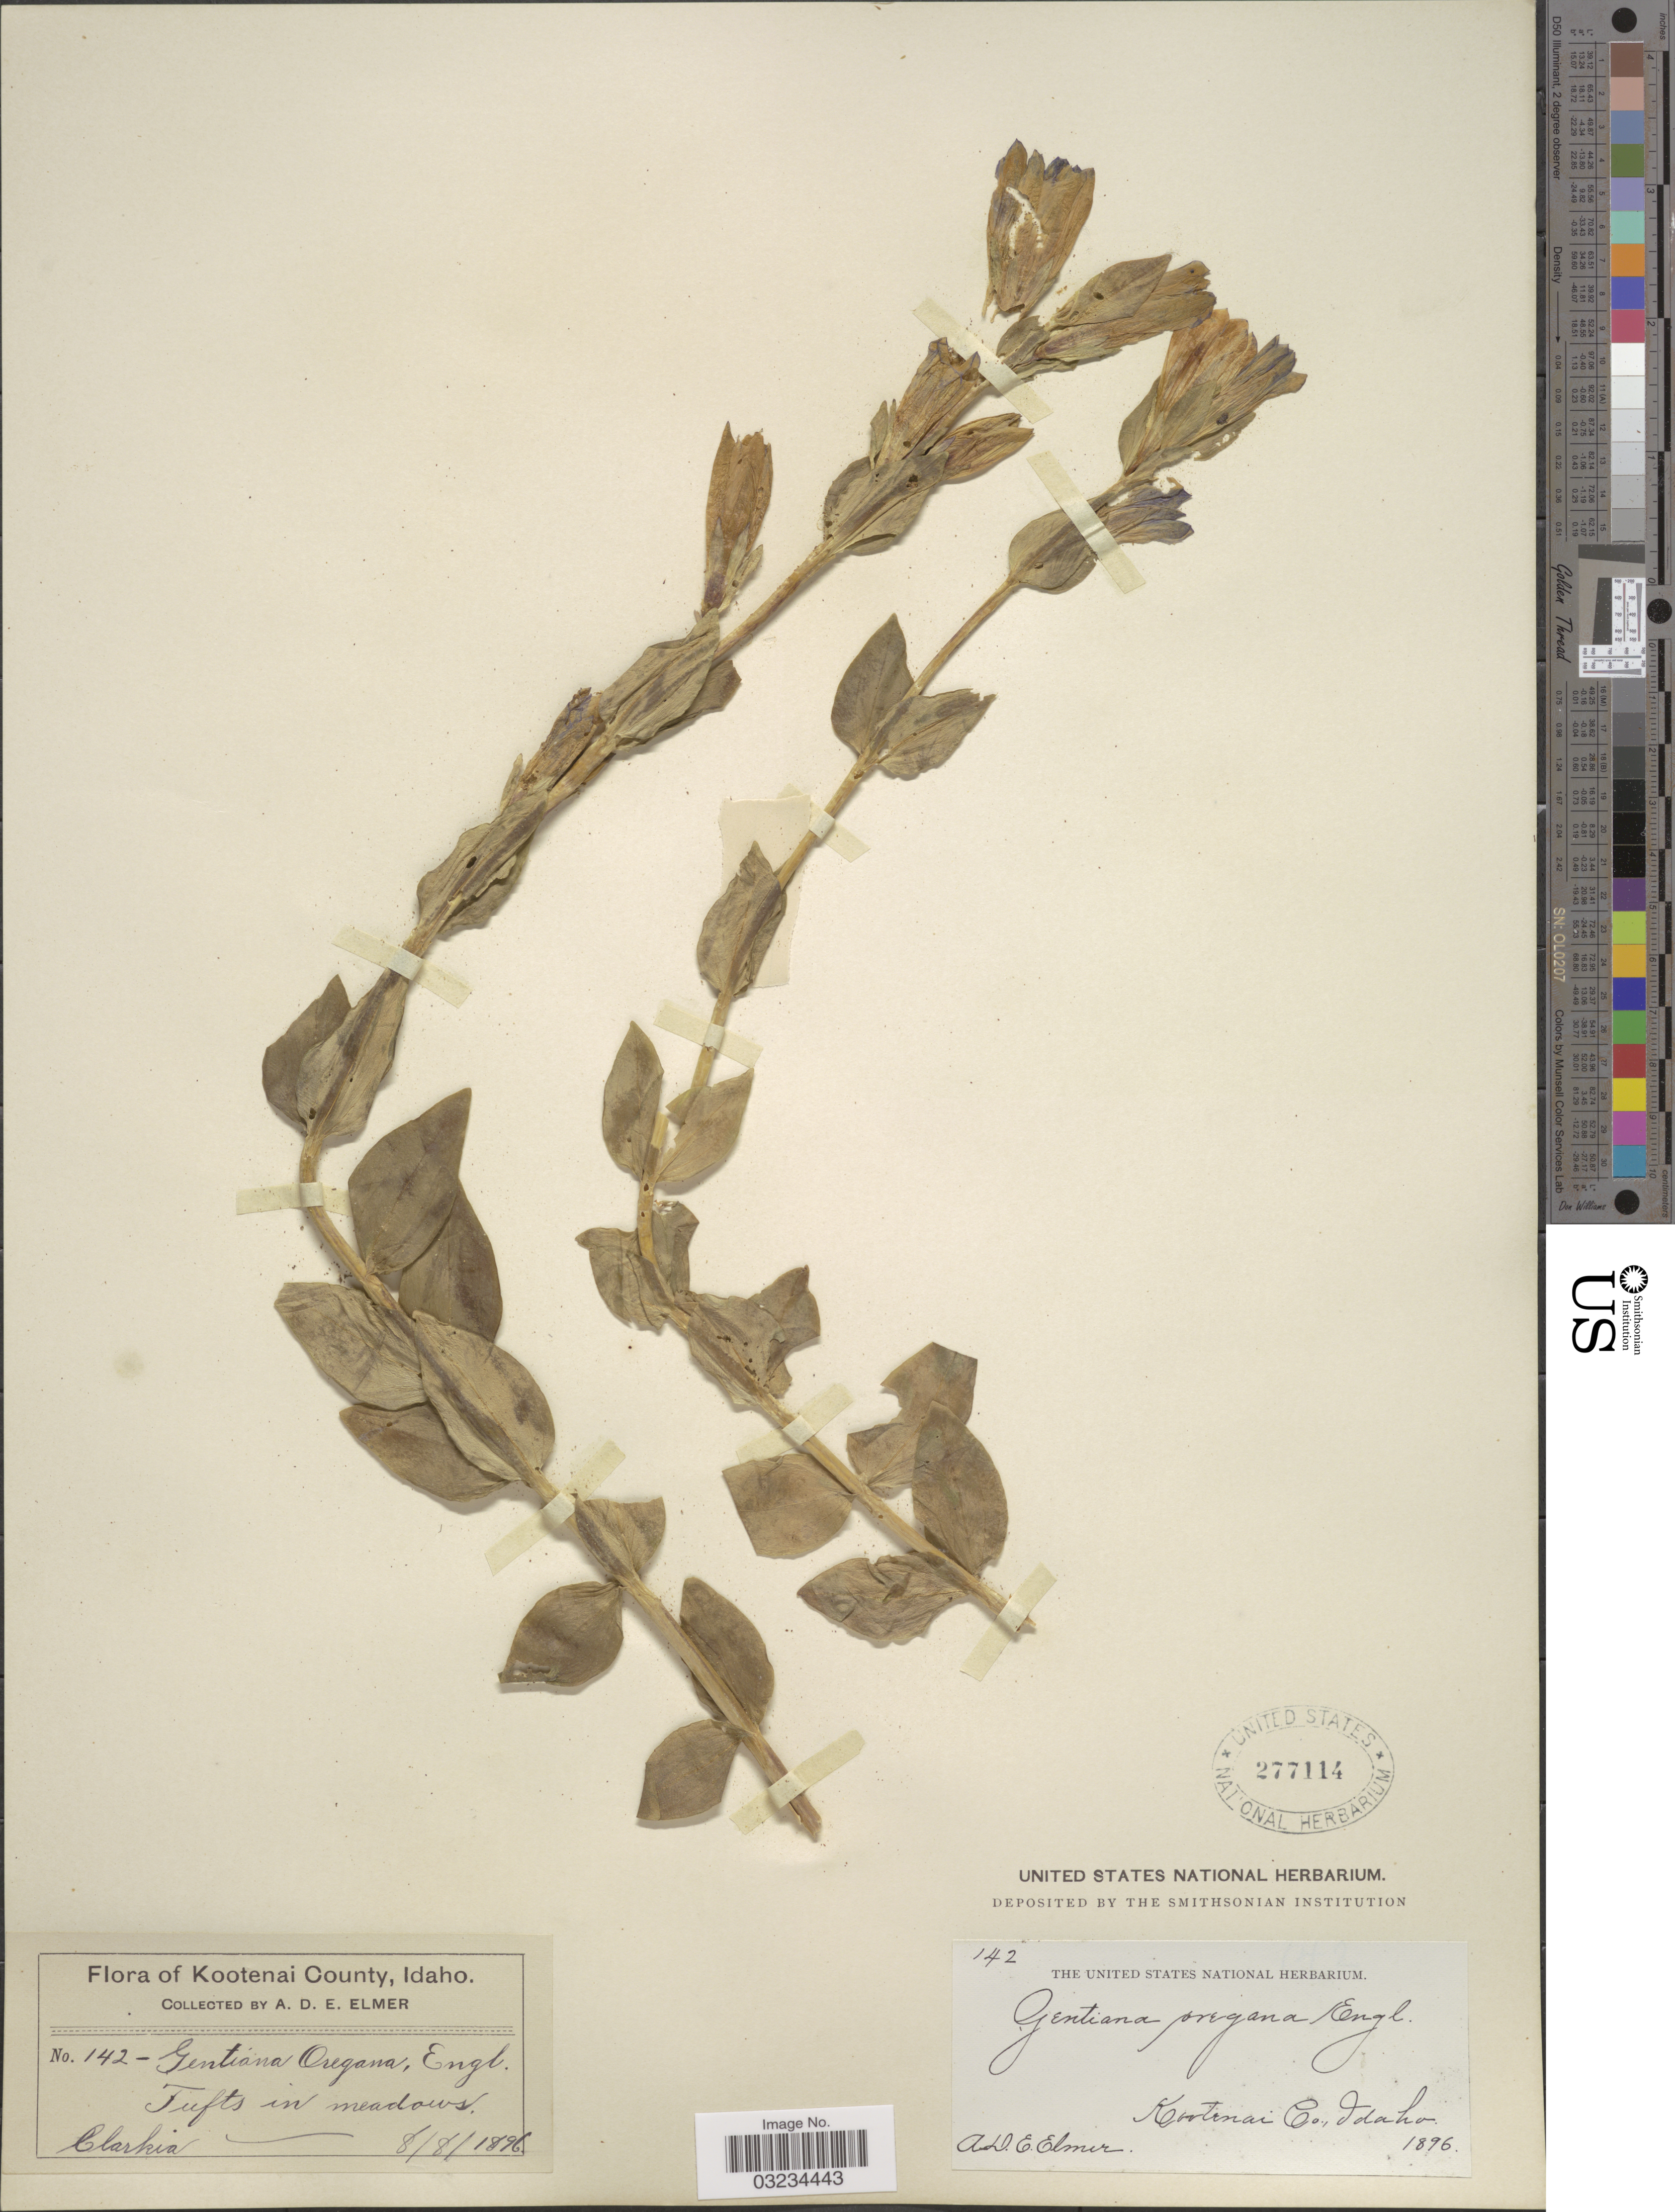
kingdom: Plantae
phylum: Tracheophyta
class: Magnoliopsida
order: Gentianales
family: Gentianaceae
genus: Gentiana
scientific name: Gentiana oregana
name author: Engelm. ex A. Gray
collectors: A. D. E. Elmer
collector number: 142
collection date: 1896-08-08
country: United States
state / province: Idaho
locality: Kootenai County. Clarkia.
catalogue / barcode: US 277114